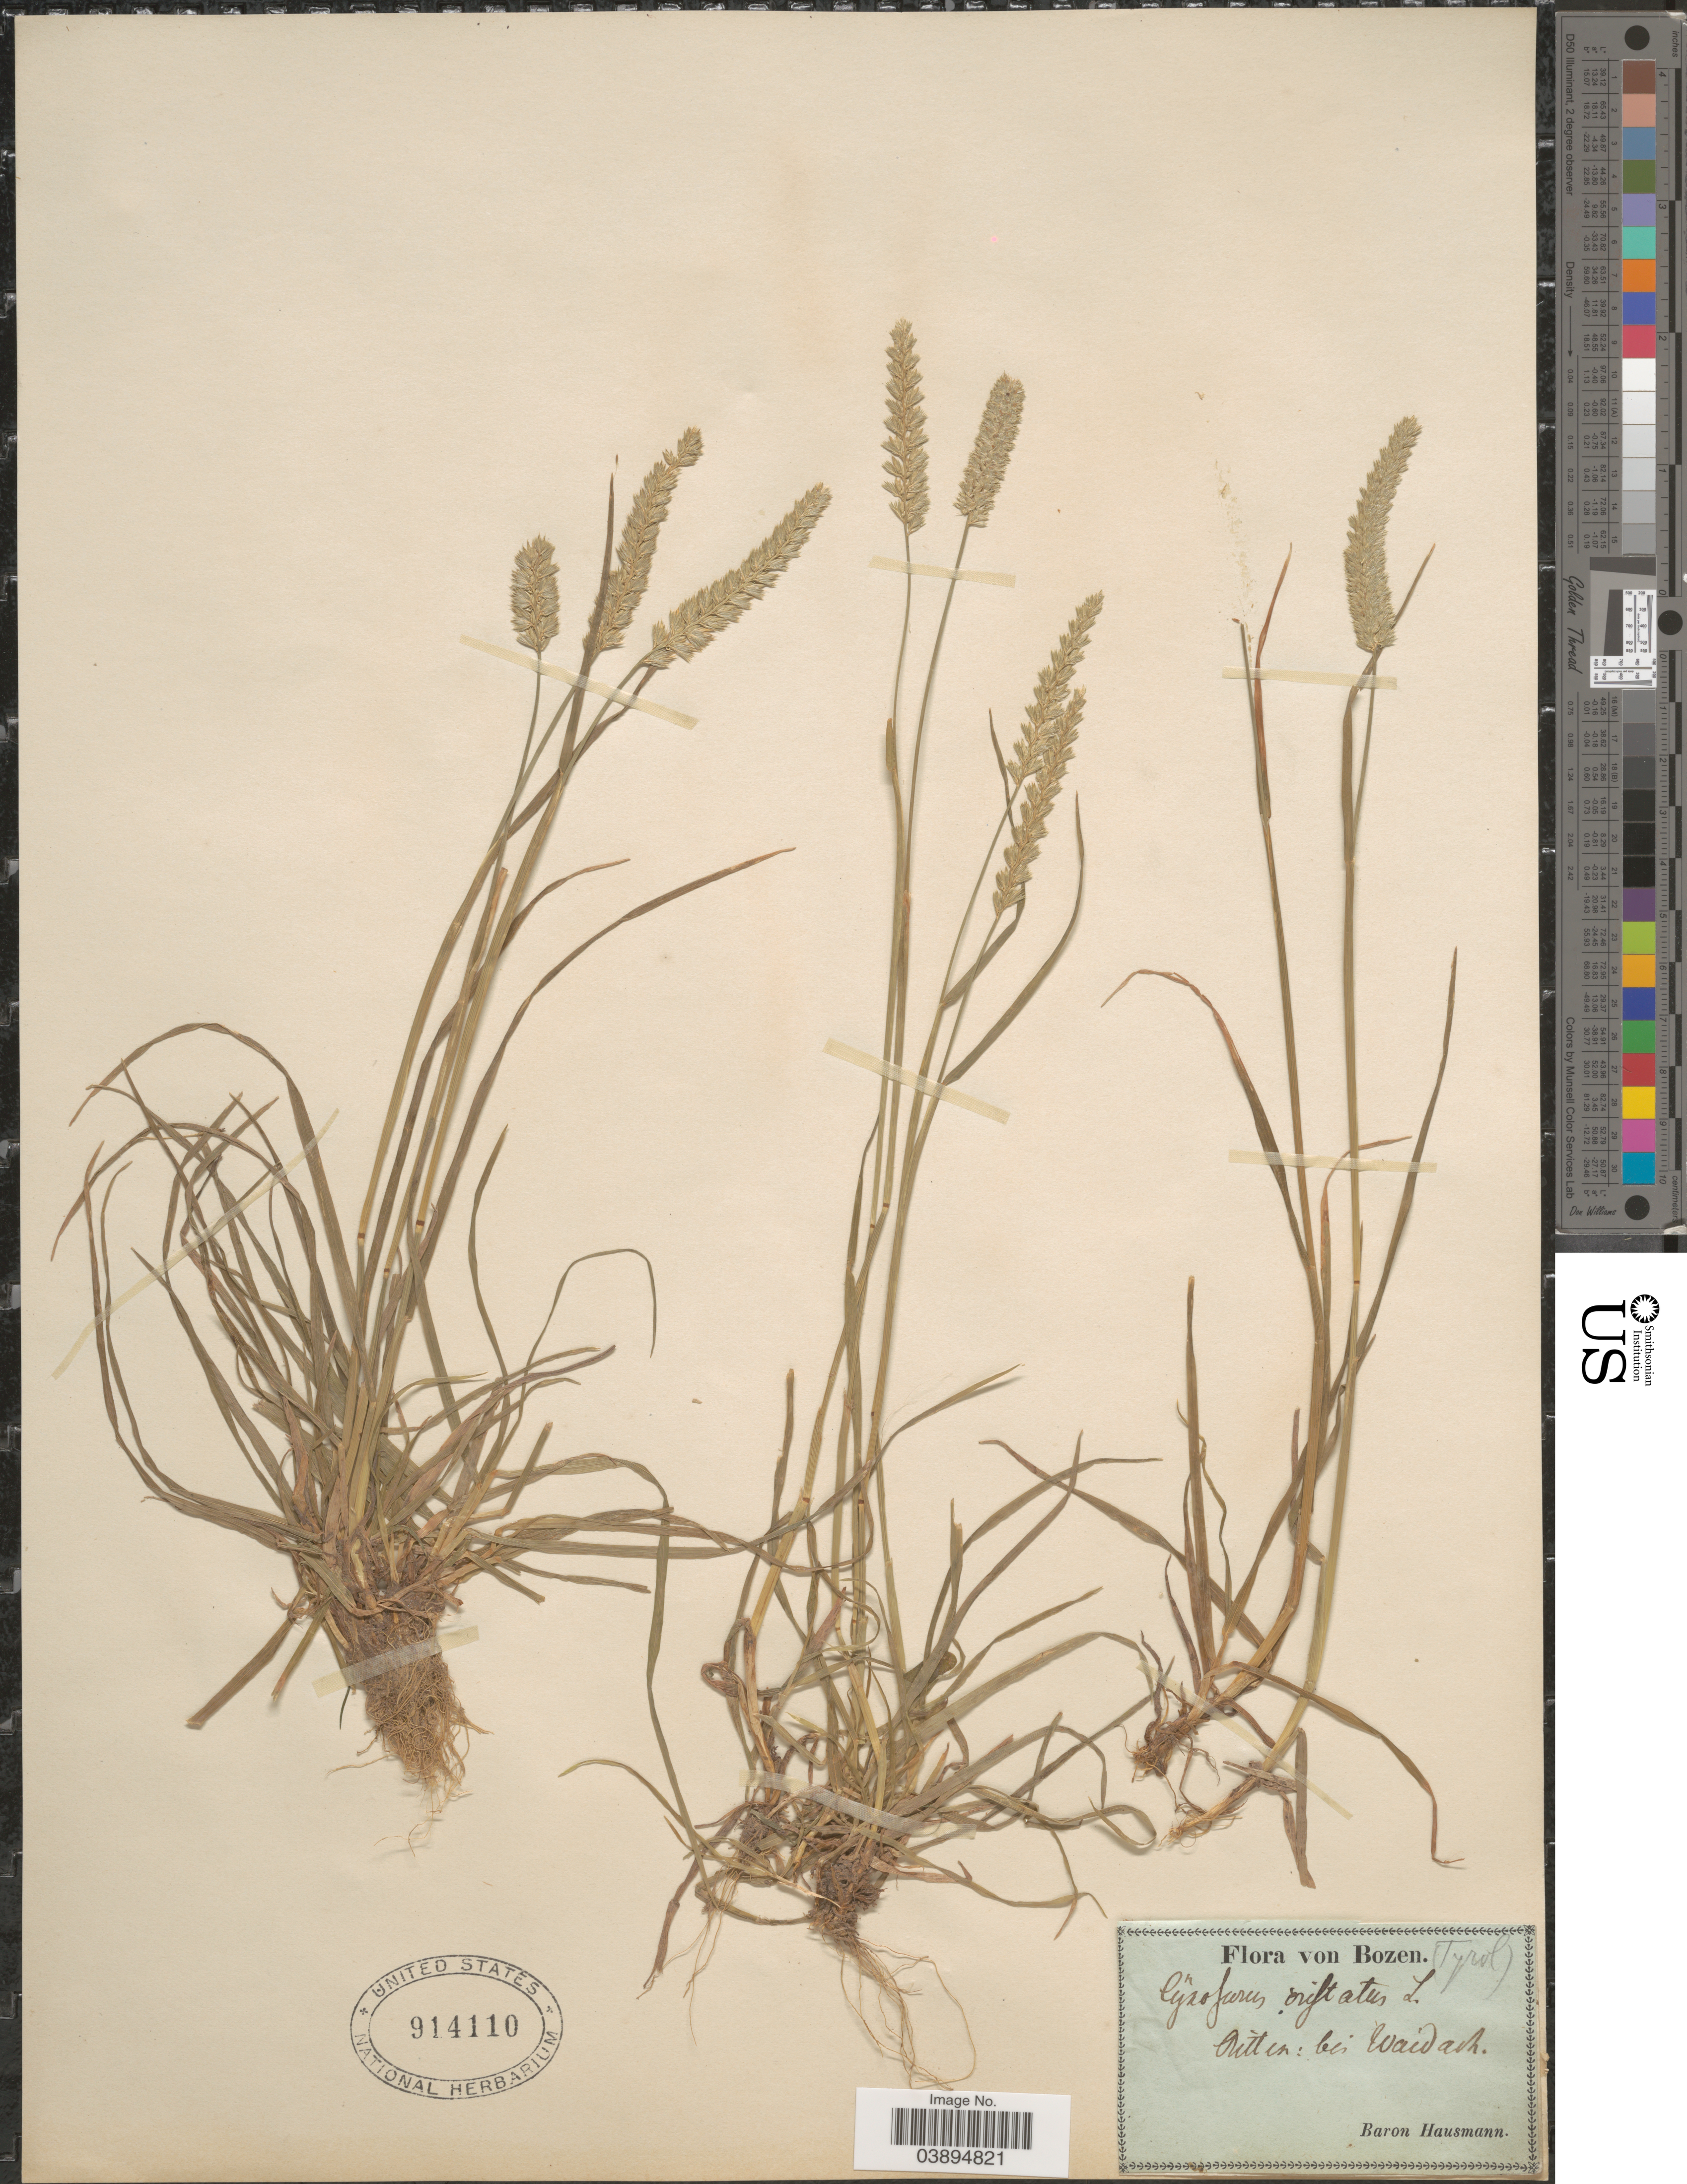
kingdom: Plantae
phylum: Tracheophyta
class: Liliopsida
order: Poales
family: Poaceae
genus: Cynosurus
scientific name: Cynosurus cristatus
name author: L.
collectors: B. Hausmann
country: Italy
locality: Von Bozen (Tyrol). Ritten: bei Waidach.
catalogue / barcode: US 914110